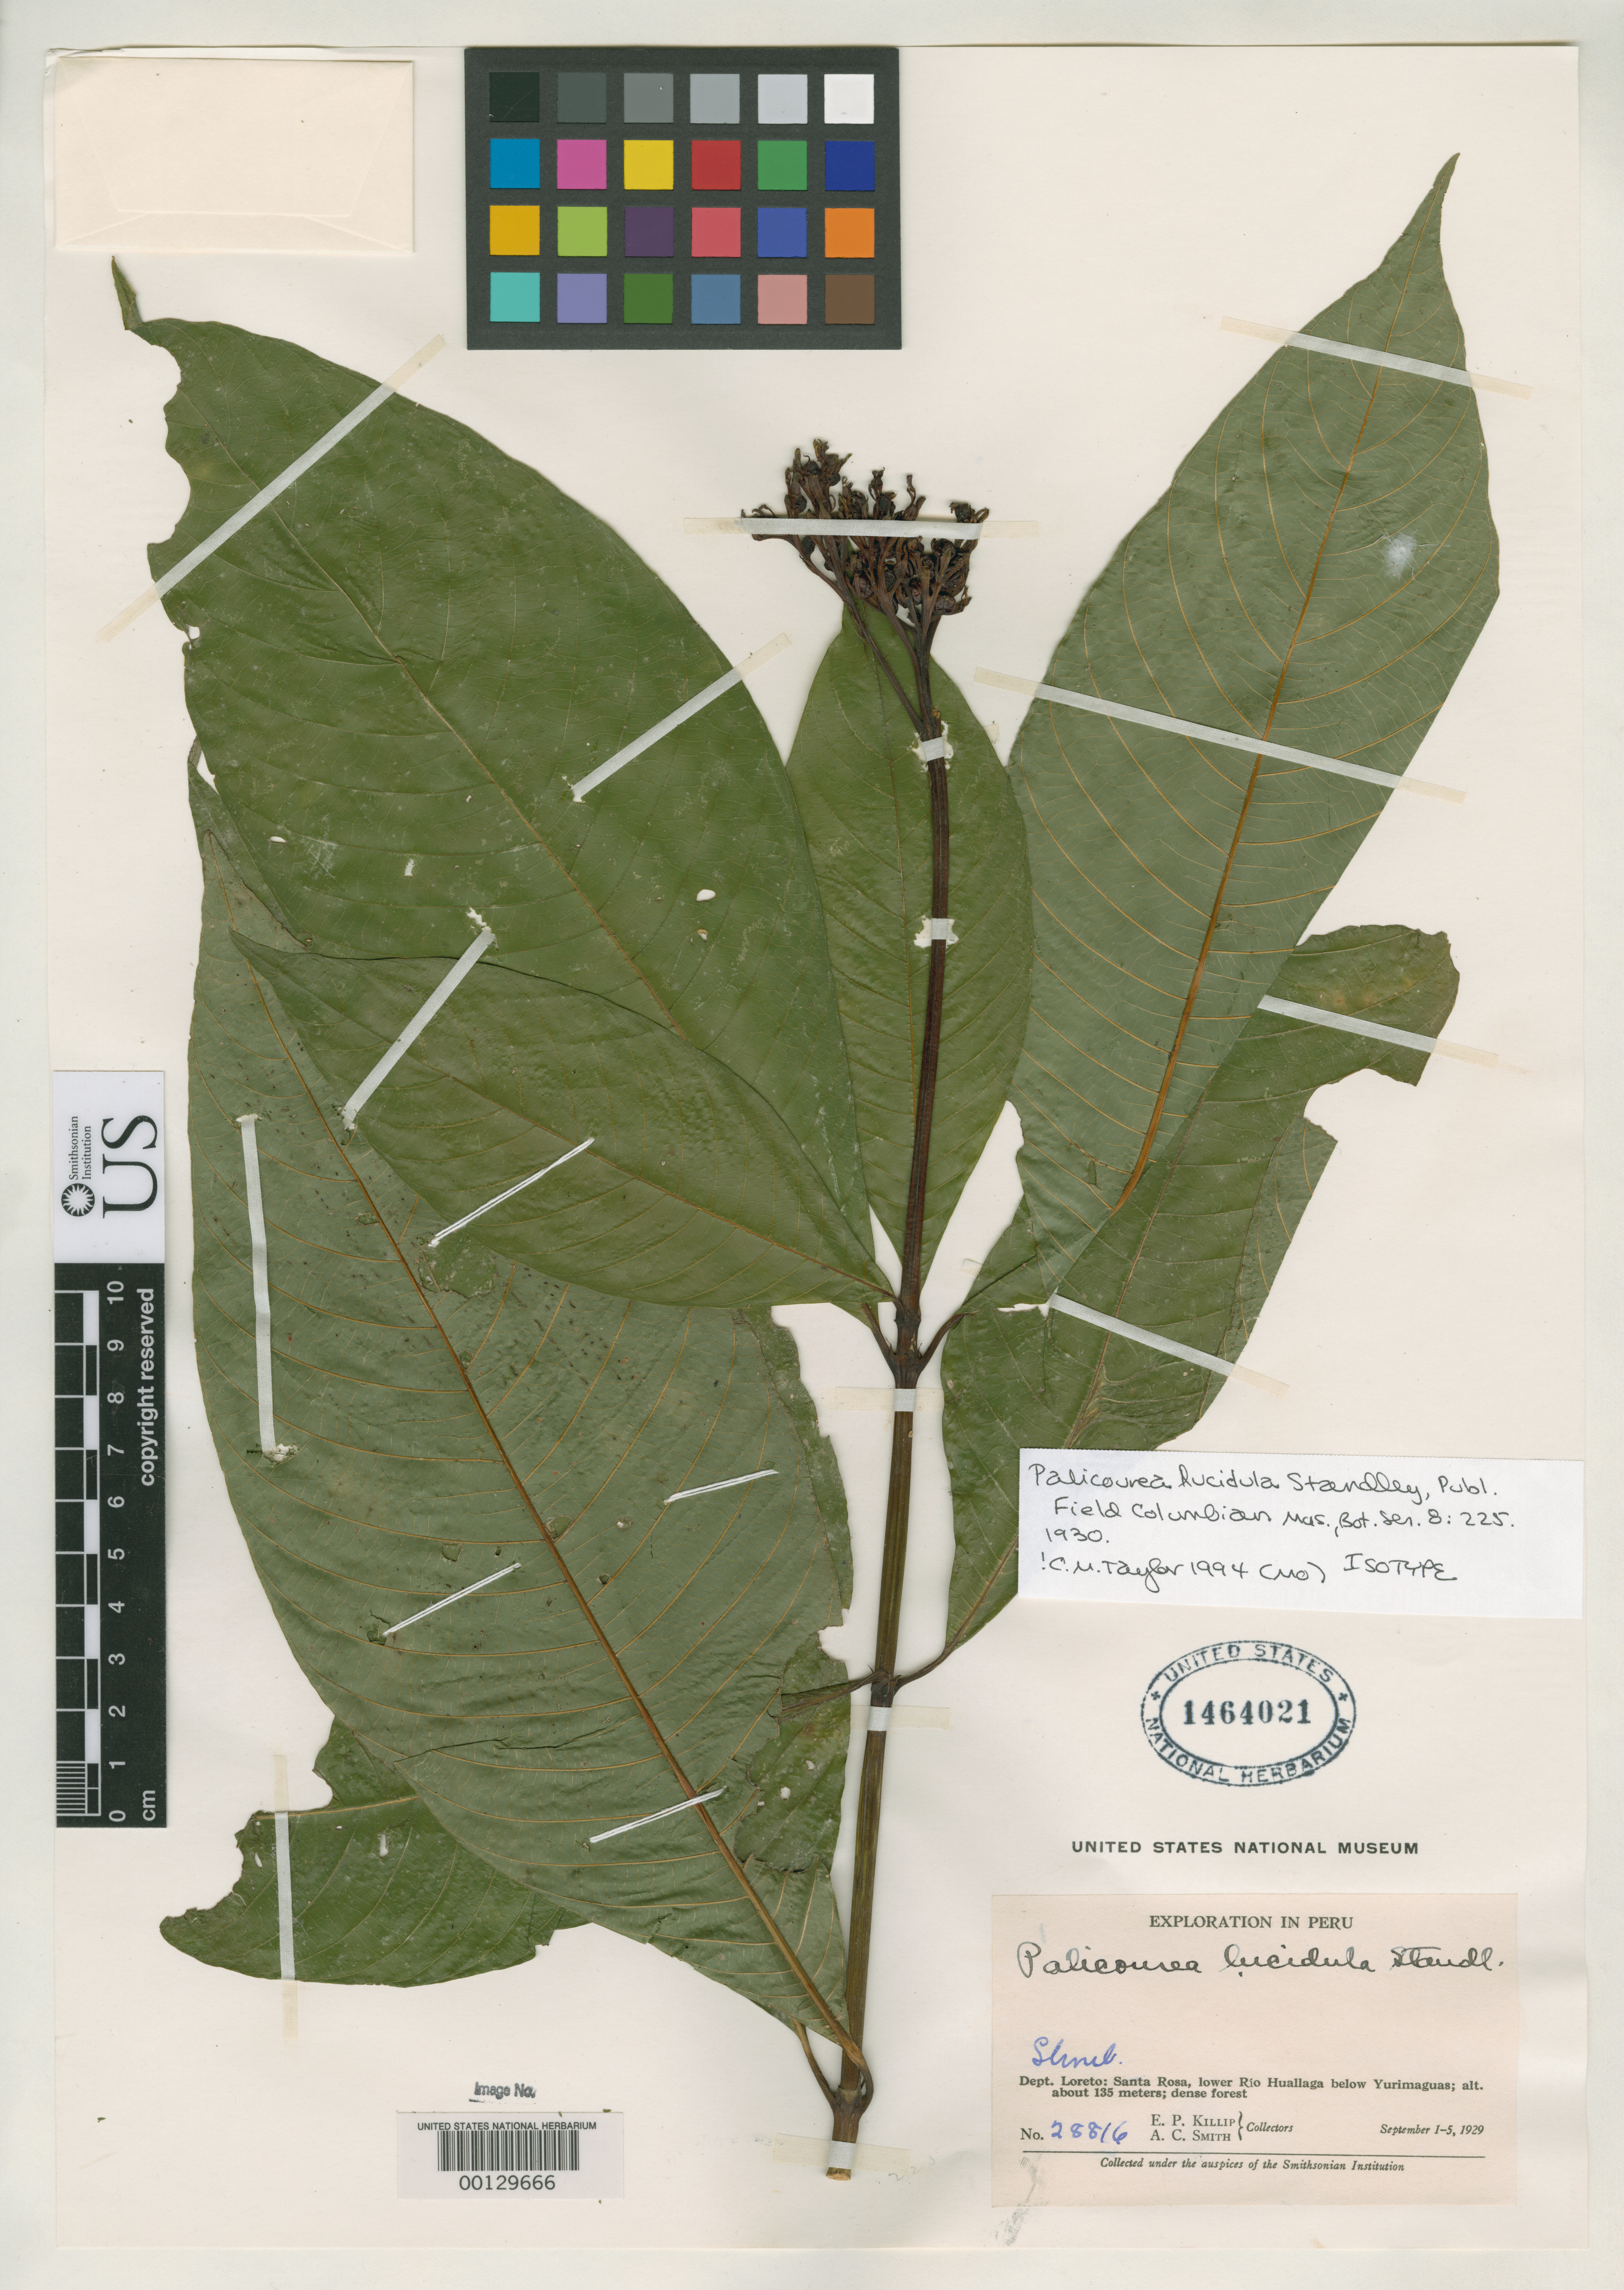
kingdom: Plantae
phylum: Tracheophyta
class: Magnoliopsida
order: Gentianales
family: Rubiaceae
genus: Palicourea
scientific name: Palicourea lucidula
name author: Standl.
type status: Isotype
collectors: E. P. Killip & A. C. Smith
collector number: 28816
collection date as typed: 01 Sep 1929 to 05 Sep 1929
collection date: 1929-09-01/1929-09-05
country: Peru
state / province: Loreto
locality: Santa Rosa, lower Rio Huallaga, below Yurimaguas.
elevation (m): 135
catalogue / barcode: US 1464021